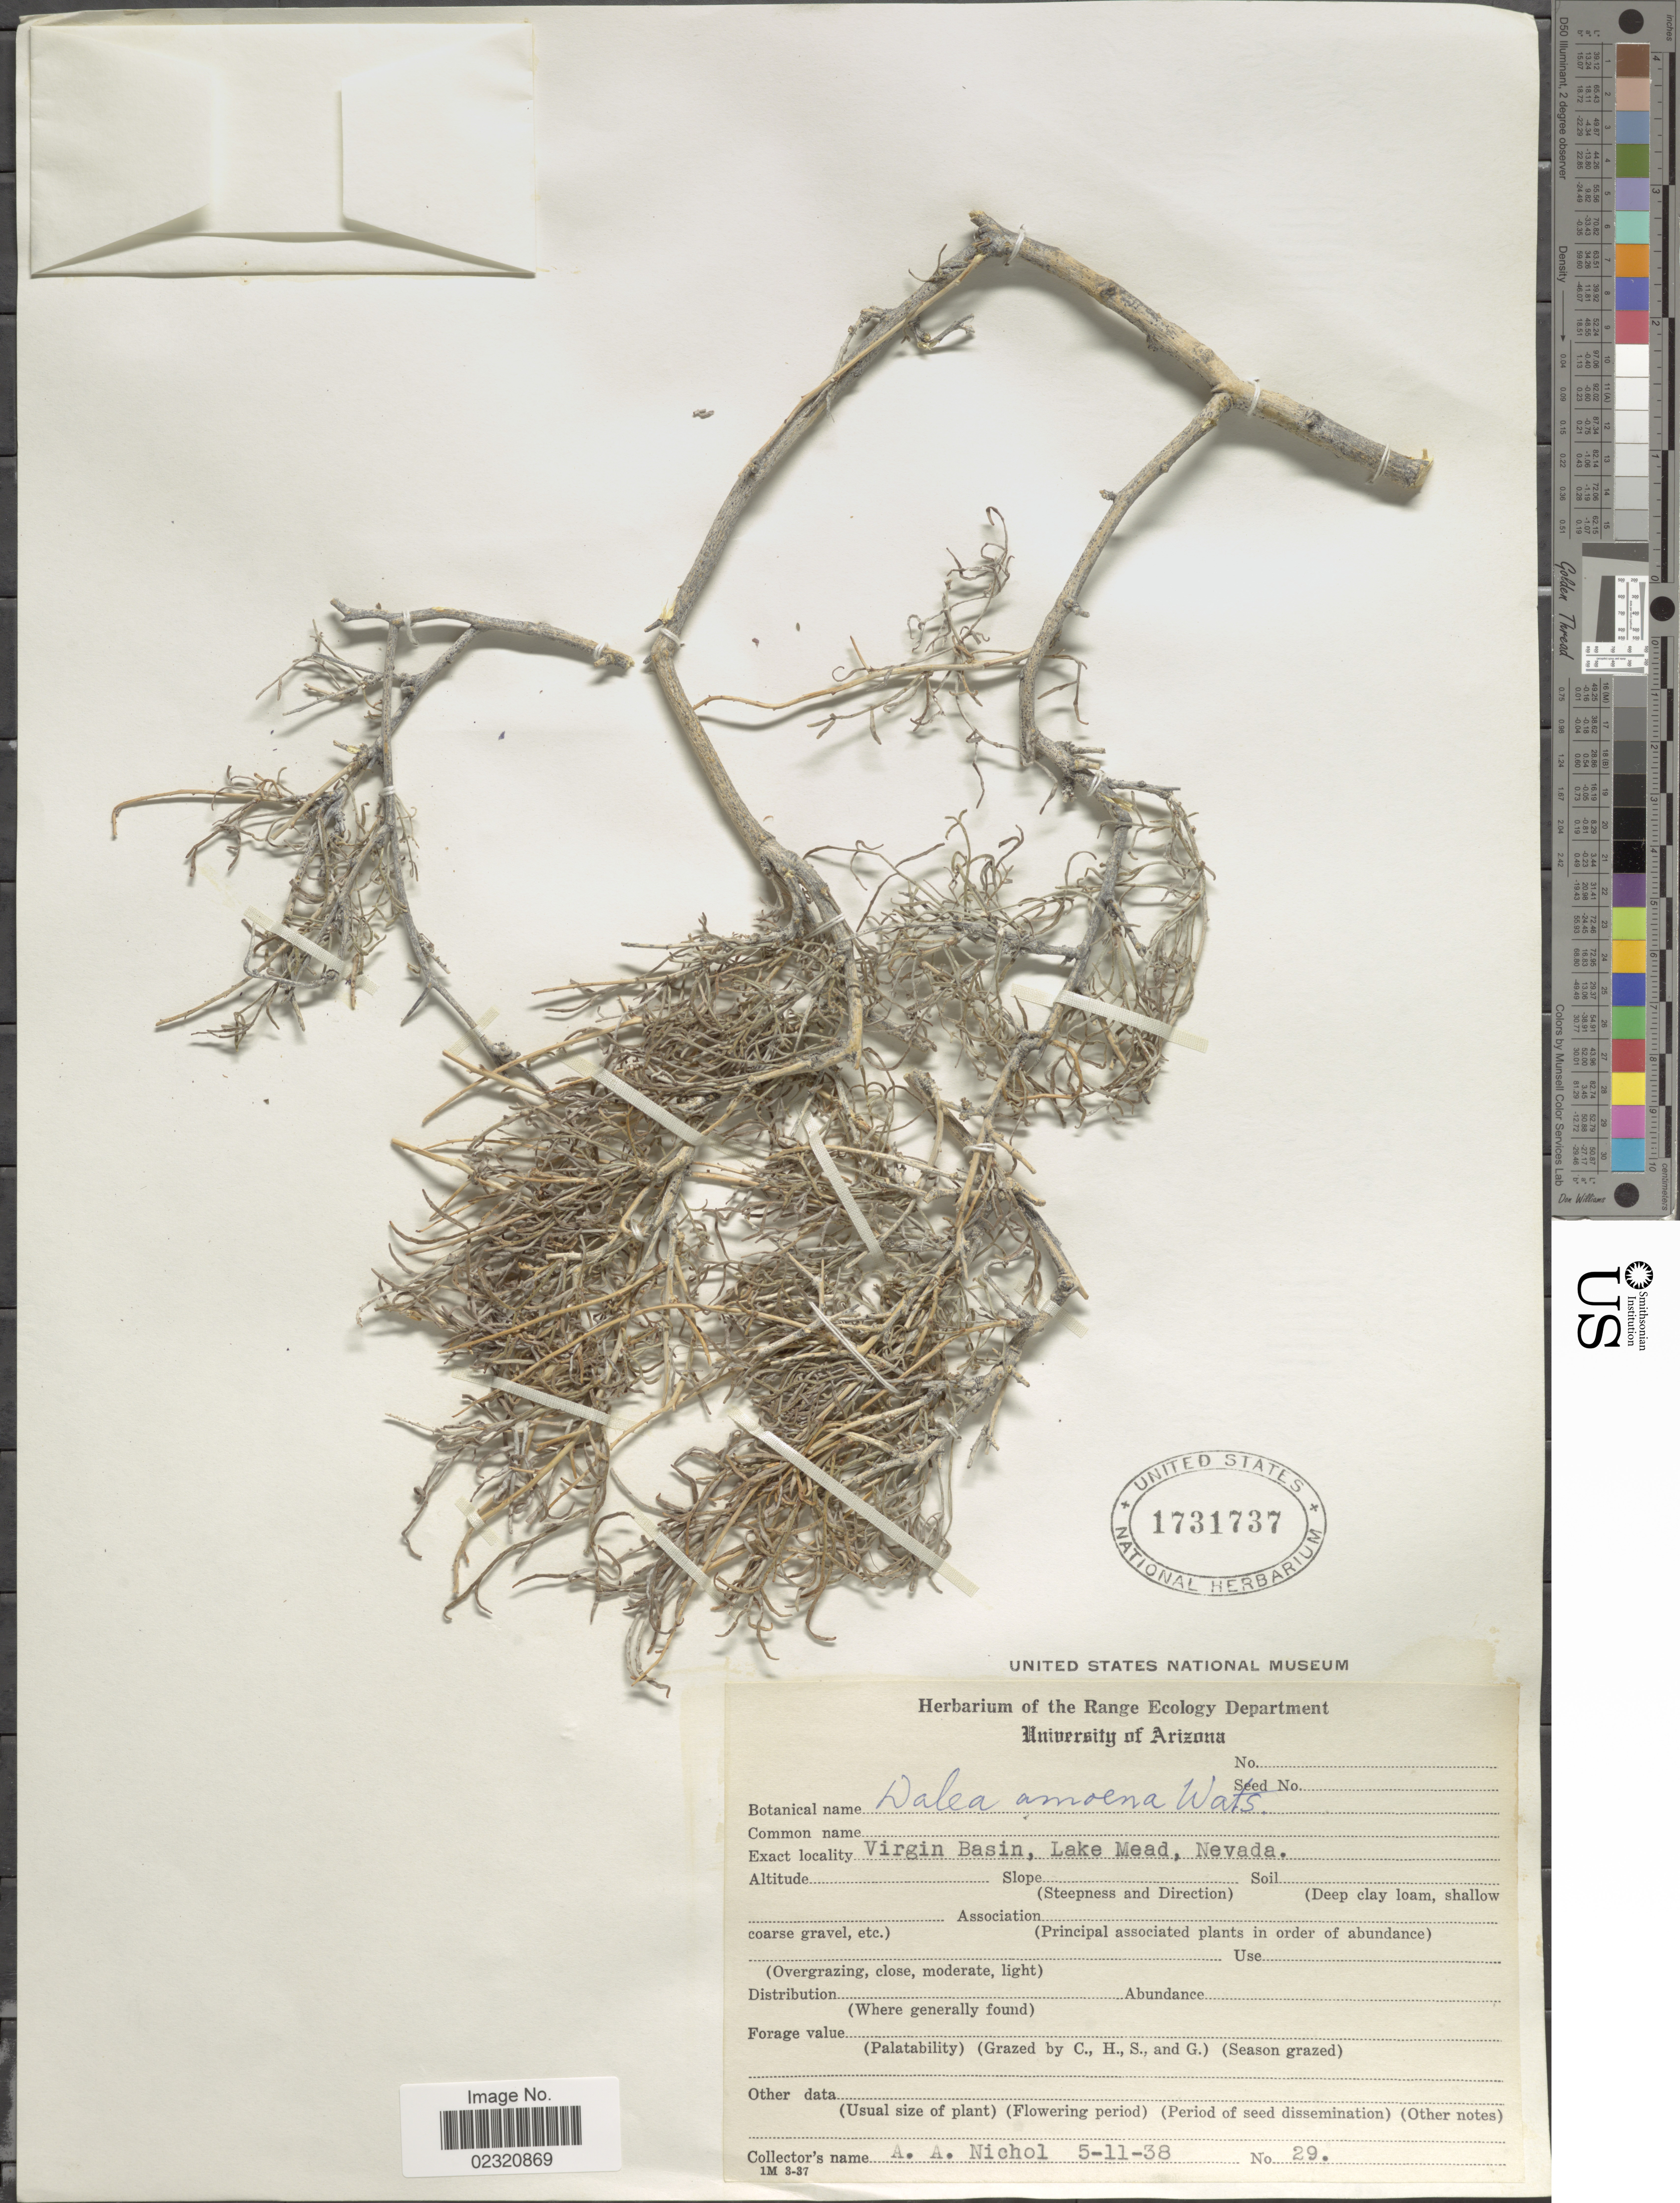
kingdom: Plantae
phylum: Tracheophyta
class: Magnoliopsida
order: Fabales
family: Fabaceae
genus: Psorothamnus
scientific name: Psorothamnus arborescens var. pubescens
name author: (Parish) Barneby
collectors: A. Nichol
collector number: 29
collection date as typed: Transcribed d/m/y: 11/5/38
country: United States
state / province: Nevada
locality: Virgin Basin, Lake Mead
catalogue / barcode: US 1731737